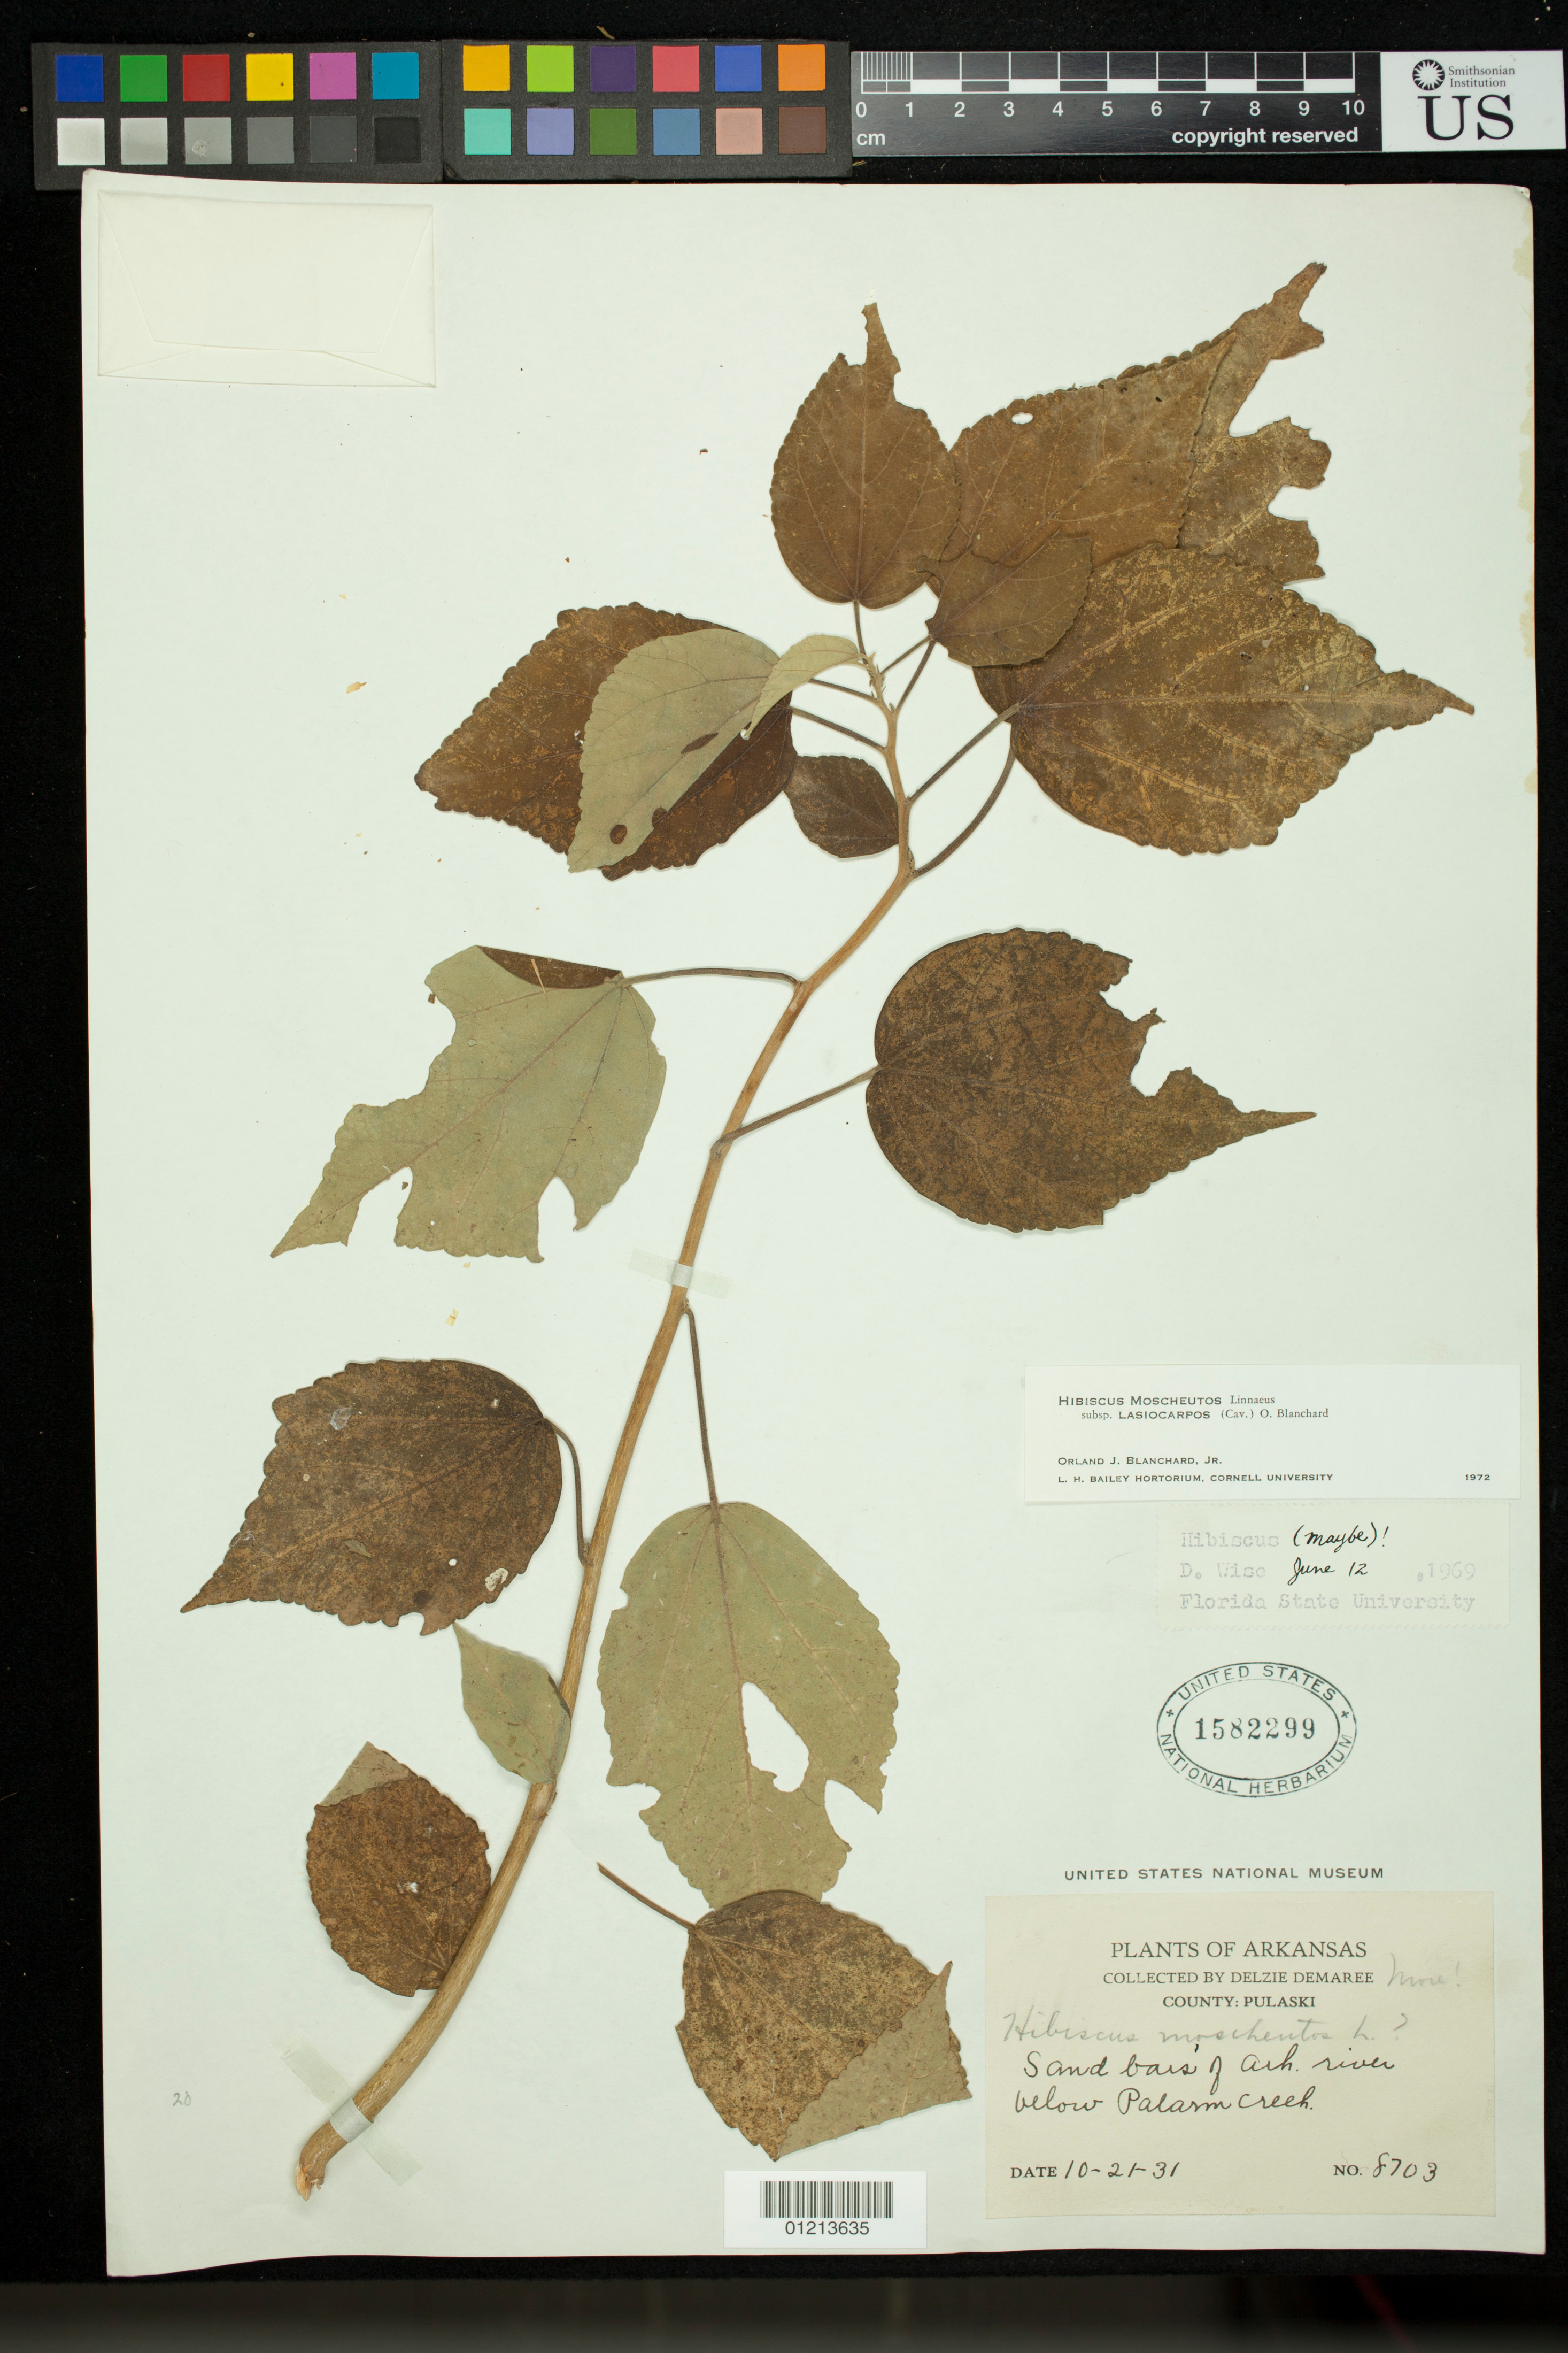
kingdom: Plantae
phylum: Tracheophyta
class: Magnoliopsida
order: Malvales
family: Malvaceae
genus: Hibiscus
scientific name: Hibiscus moscheutos subsp. lasiocarpos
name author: (Cav.) O.J. Blanch.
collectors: D. Demaree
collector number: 8703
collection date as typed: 21 Oct 1931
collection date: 1931-10-21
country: United States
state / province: Arkansas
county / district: Pulaski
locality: County Pulaski: Sand bays of Ark. river, below Palarm Creek.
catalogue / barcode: US 1582299